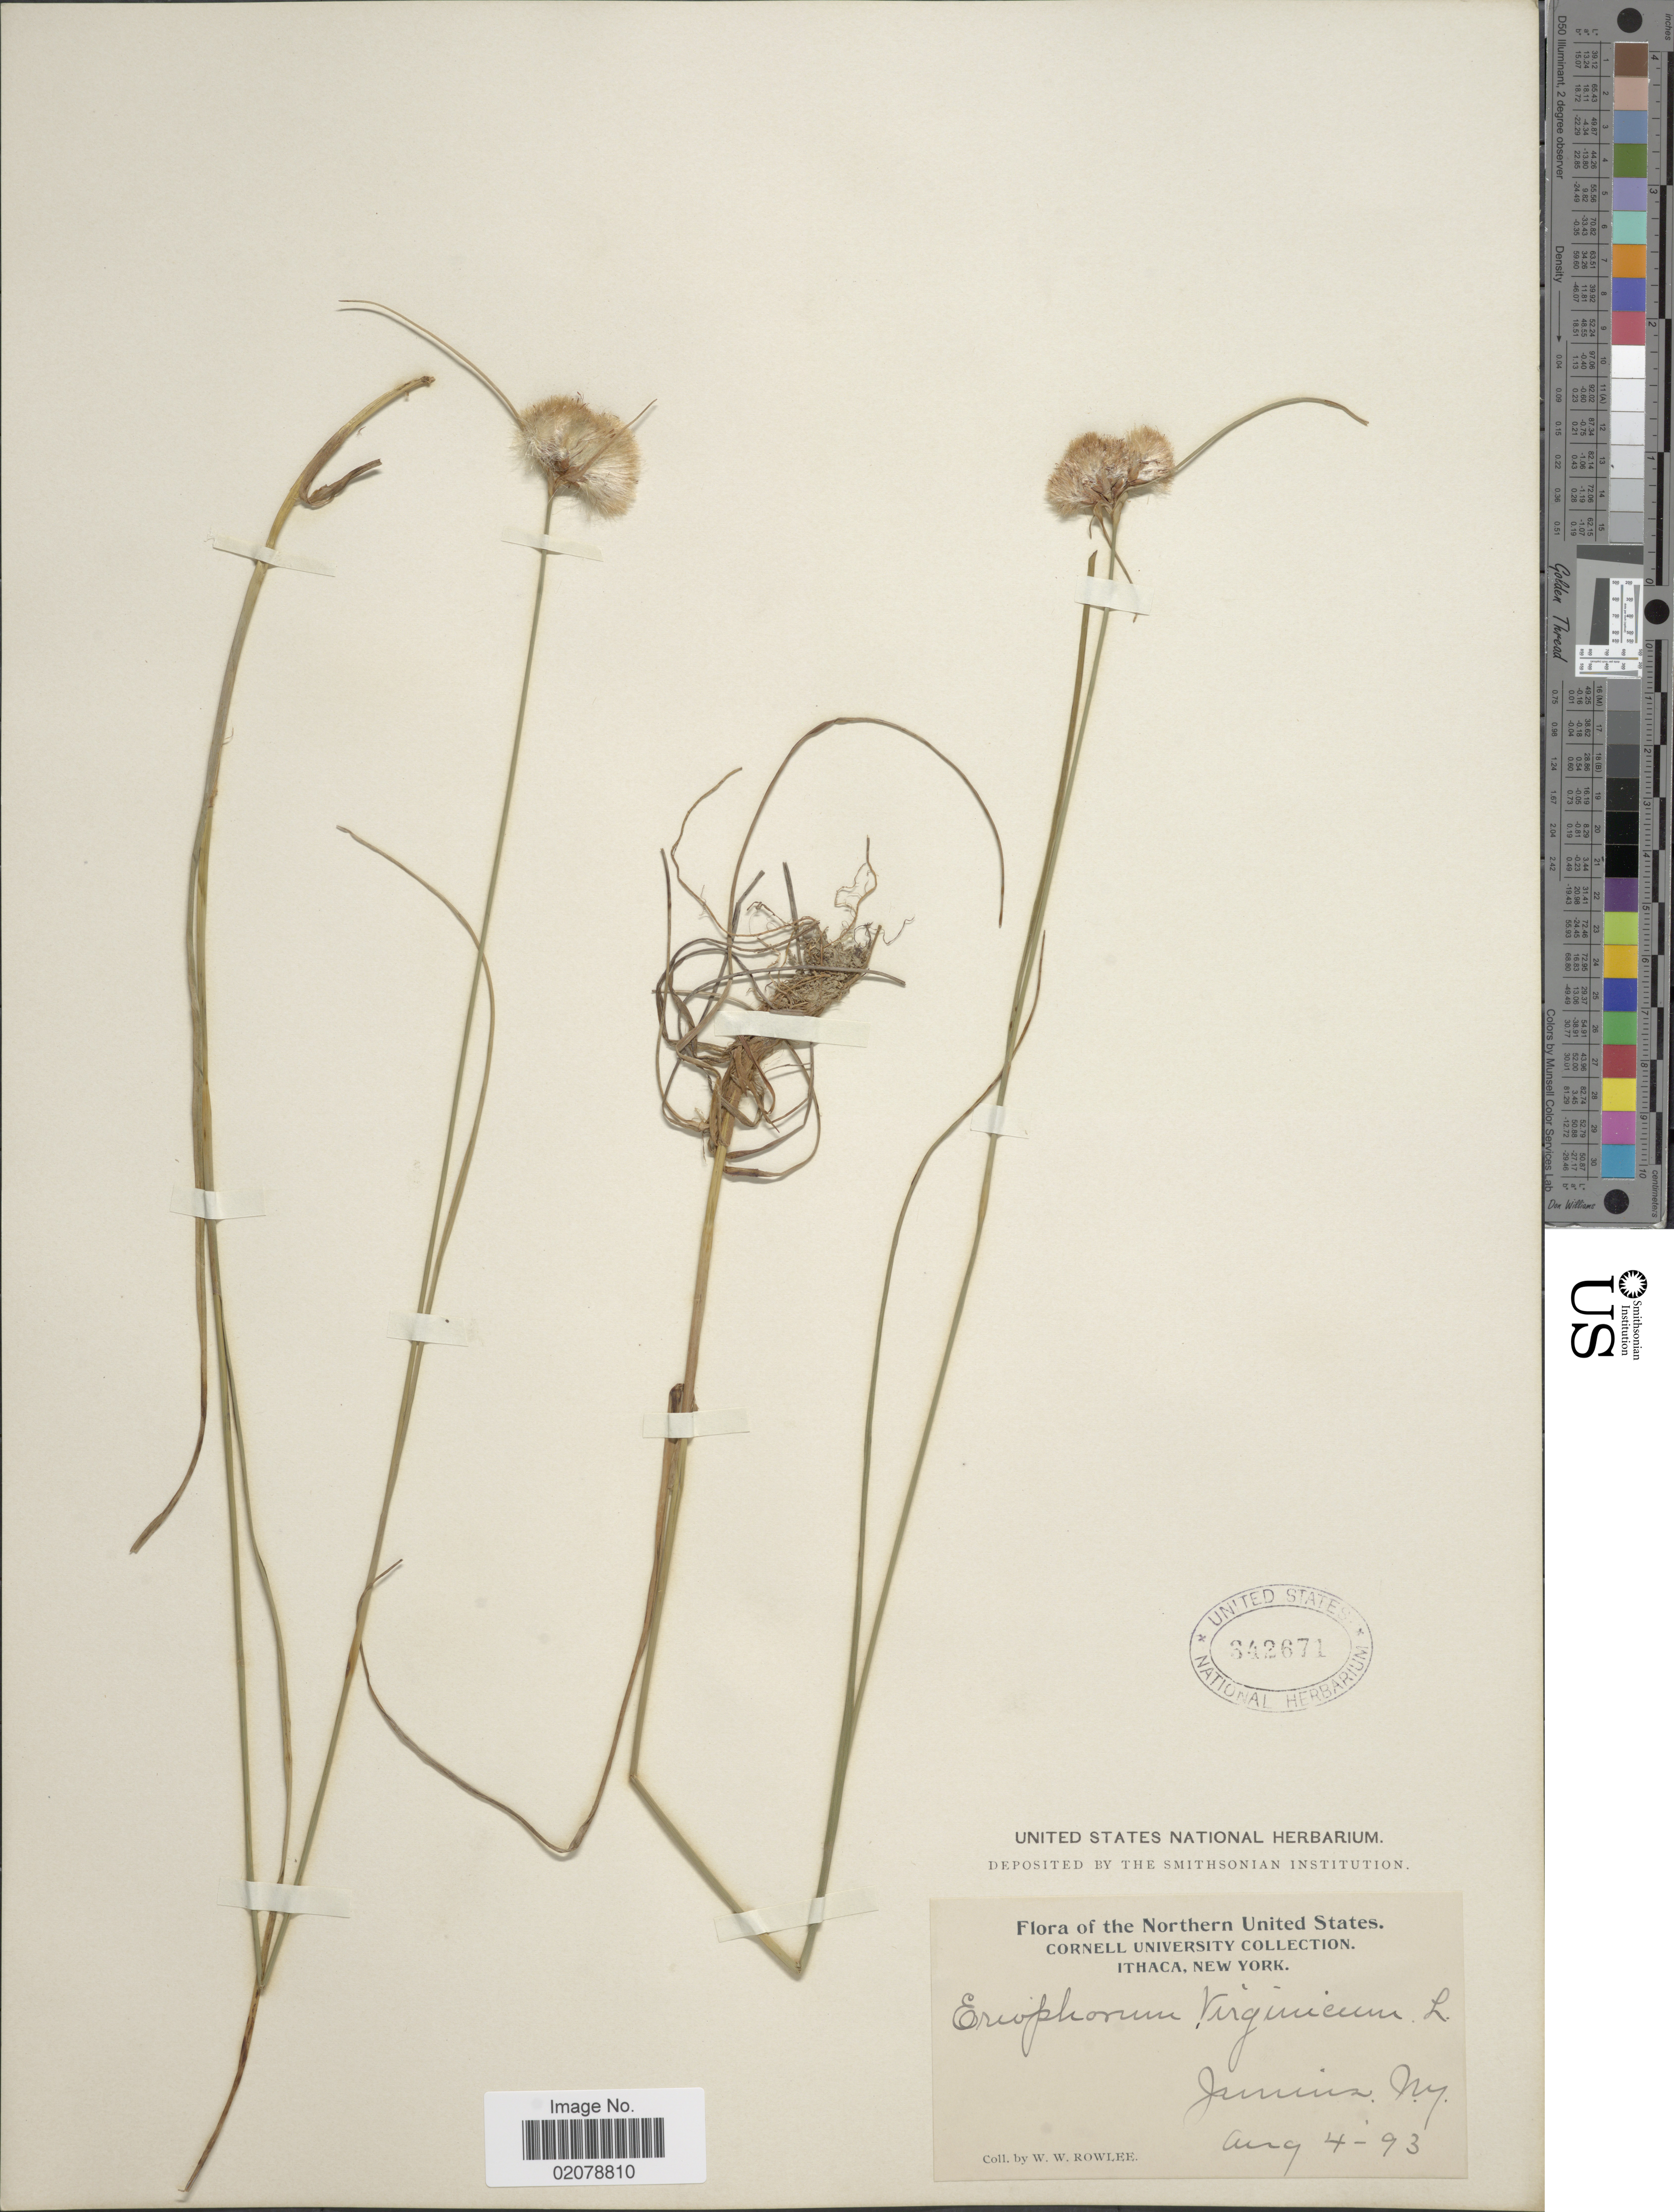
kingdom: Plantae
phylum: Tracheophyta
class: Liliopsida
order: Poales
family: Cyperaceae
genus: Eriophorum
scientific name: Eriophorum virginicum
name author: L.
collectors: W. W. Rowlee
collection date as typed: Transcribed d/m/y: 4/8/93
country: United States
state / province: New York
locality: Junius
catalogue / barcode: US 342671